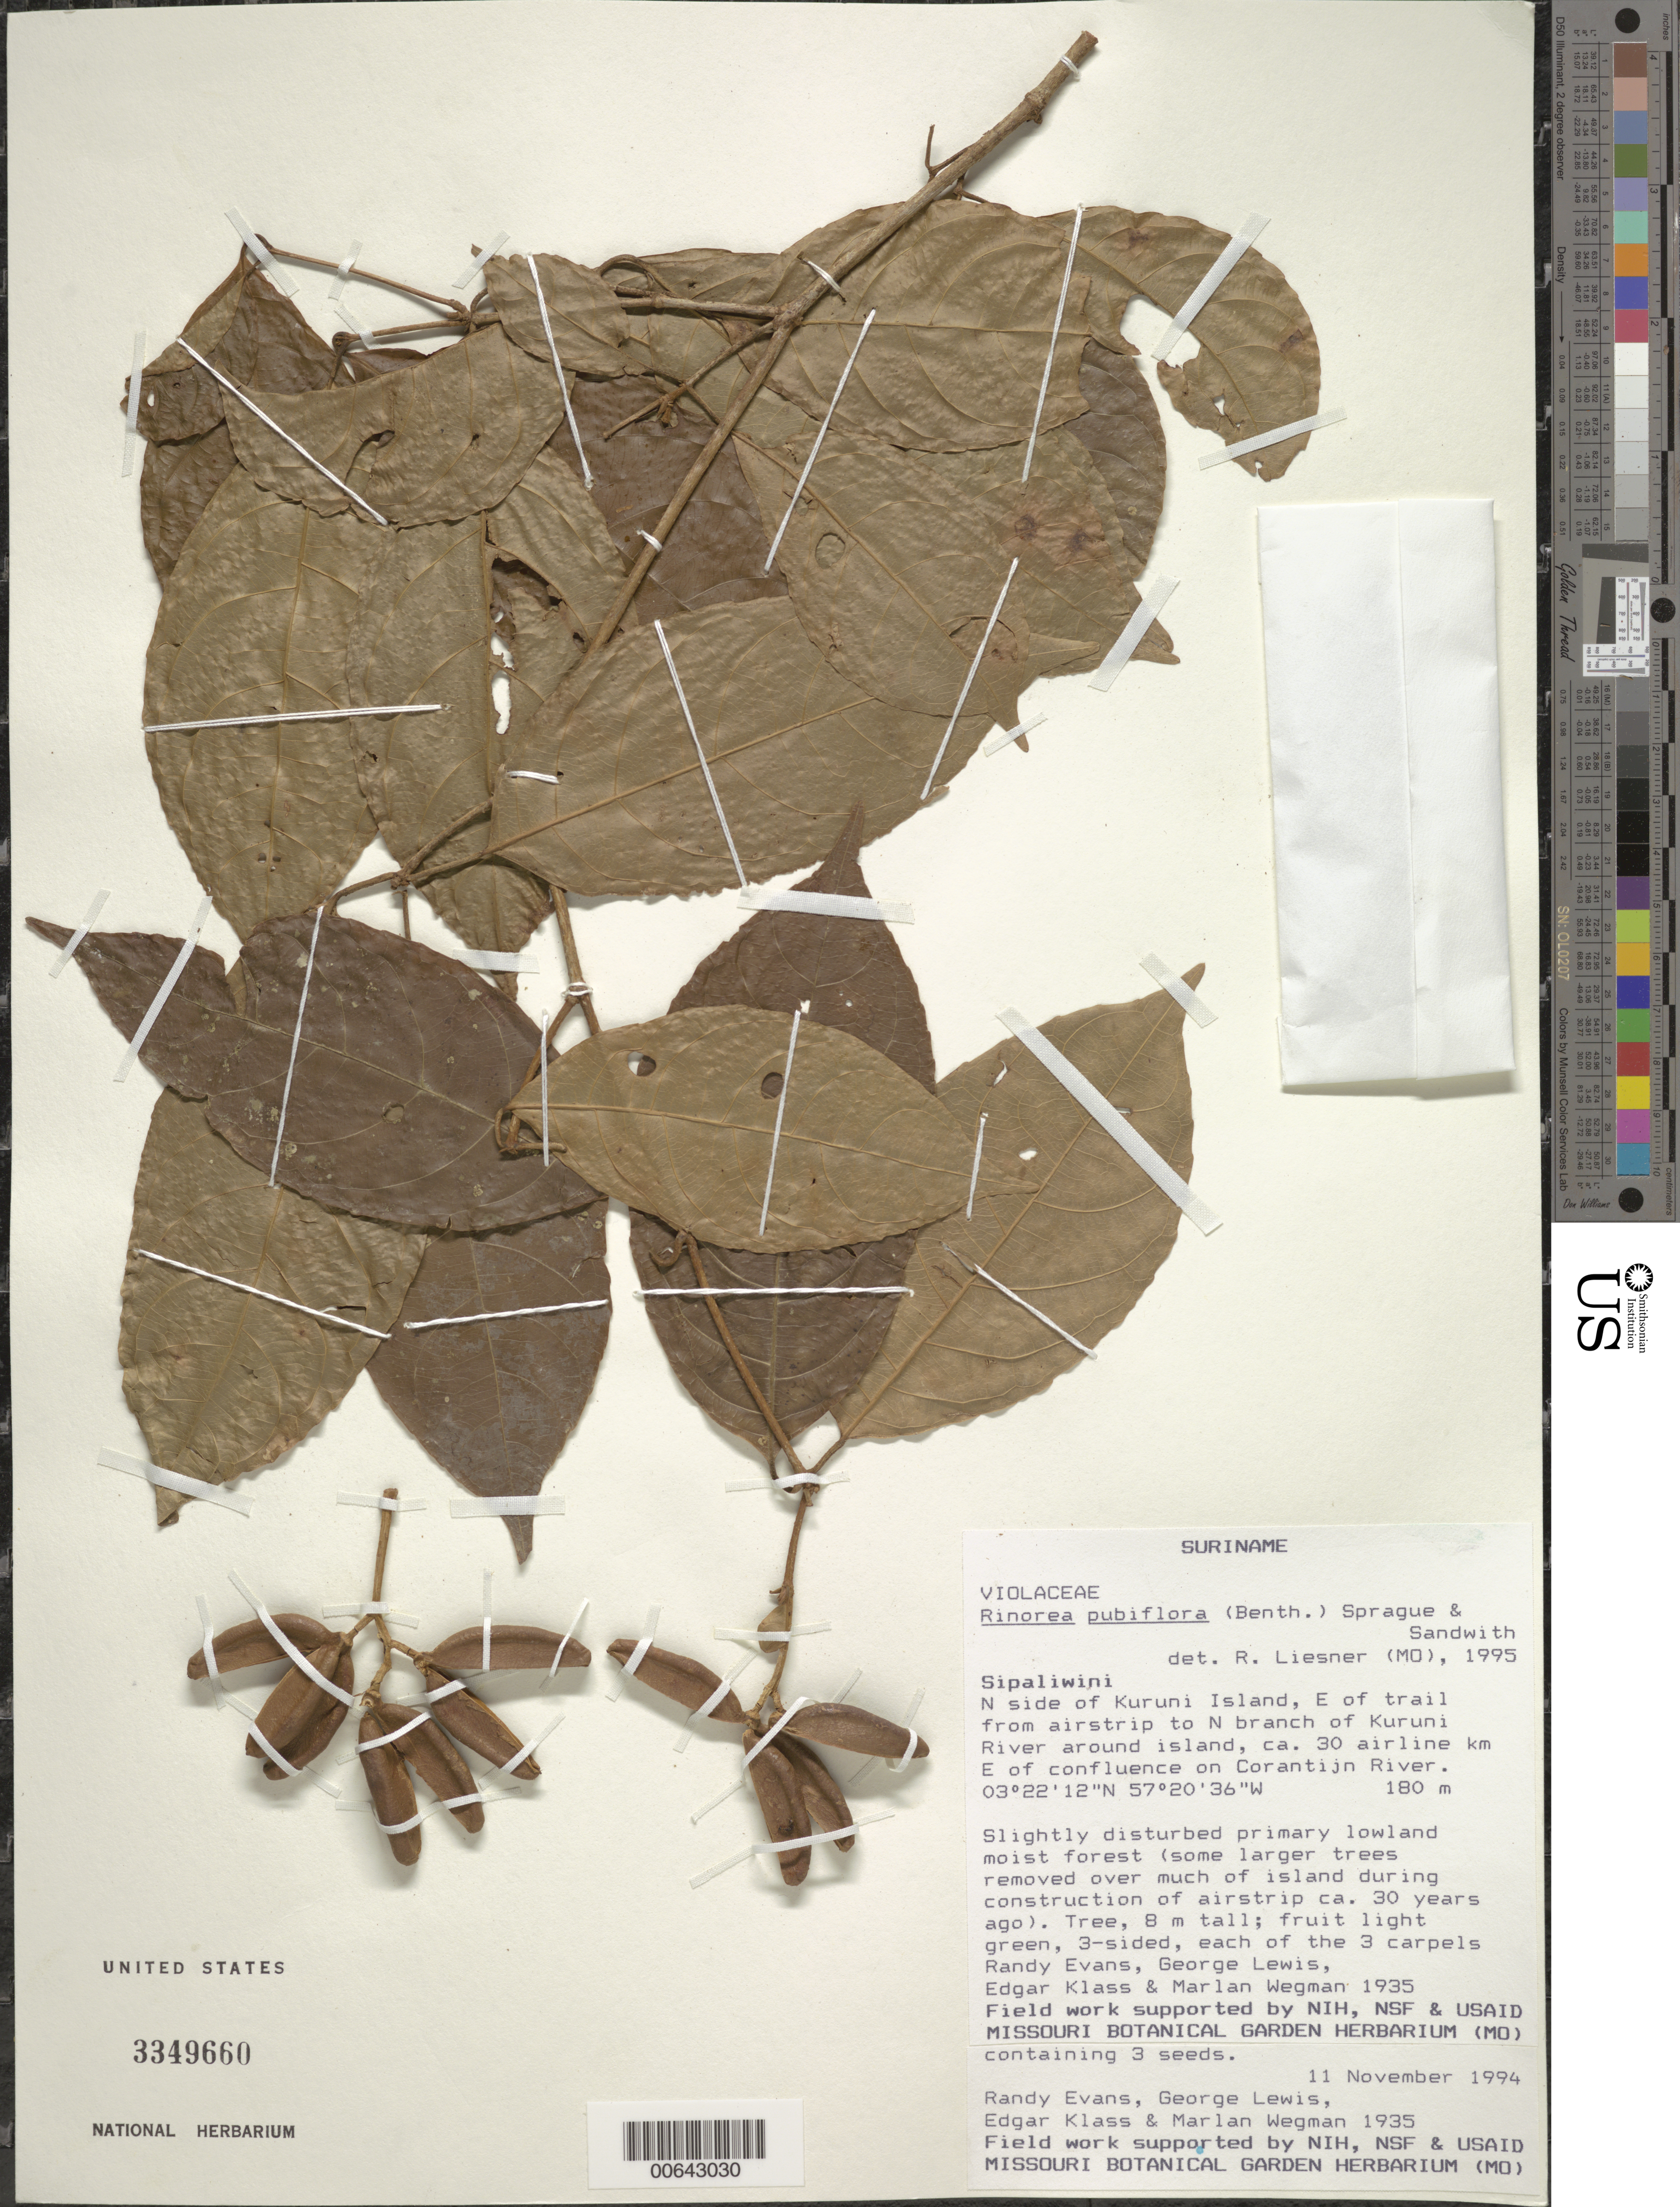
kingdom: Plantae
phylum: Tracheophyta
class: Magnoliopsida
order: Malpighiales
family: Violaceae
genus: Rinorea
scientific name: Rinorea pubiflora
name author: (Benth.) Sprague & Sandwith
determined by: Liesner, R. L.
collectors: R. Evans, G. Lewis, E. Klass & M. Wegman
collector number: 1935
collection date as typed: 11-Nov-94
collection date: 1994-11-11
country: Suriname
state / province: Sipaliwini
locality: Kuruni Island, N side, E of trail from airstrip to N branch of Kuruni R., ca 30 airline km E of confluence on Corantijn R.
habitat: Slightly disturbed primary lowland moist forest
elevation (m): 180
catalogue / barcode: US 3349660